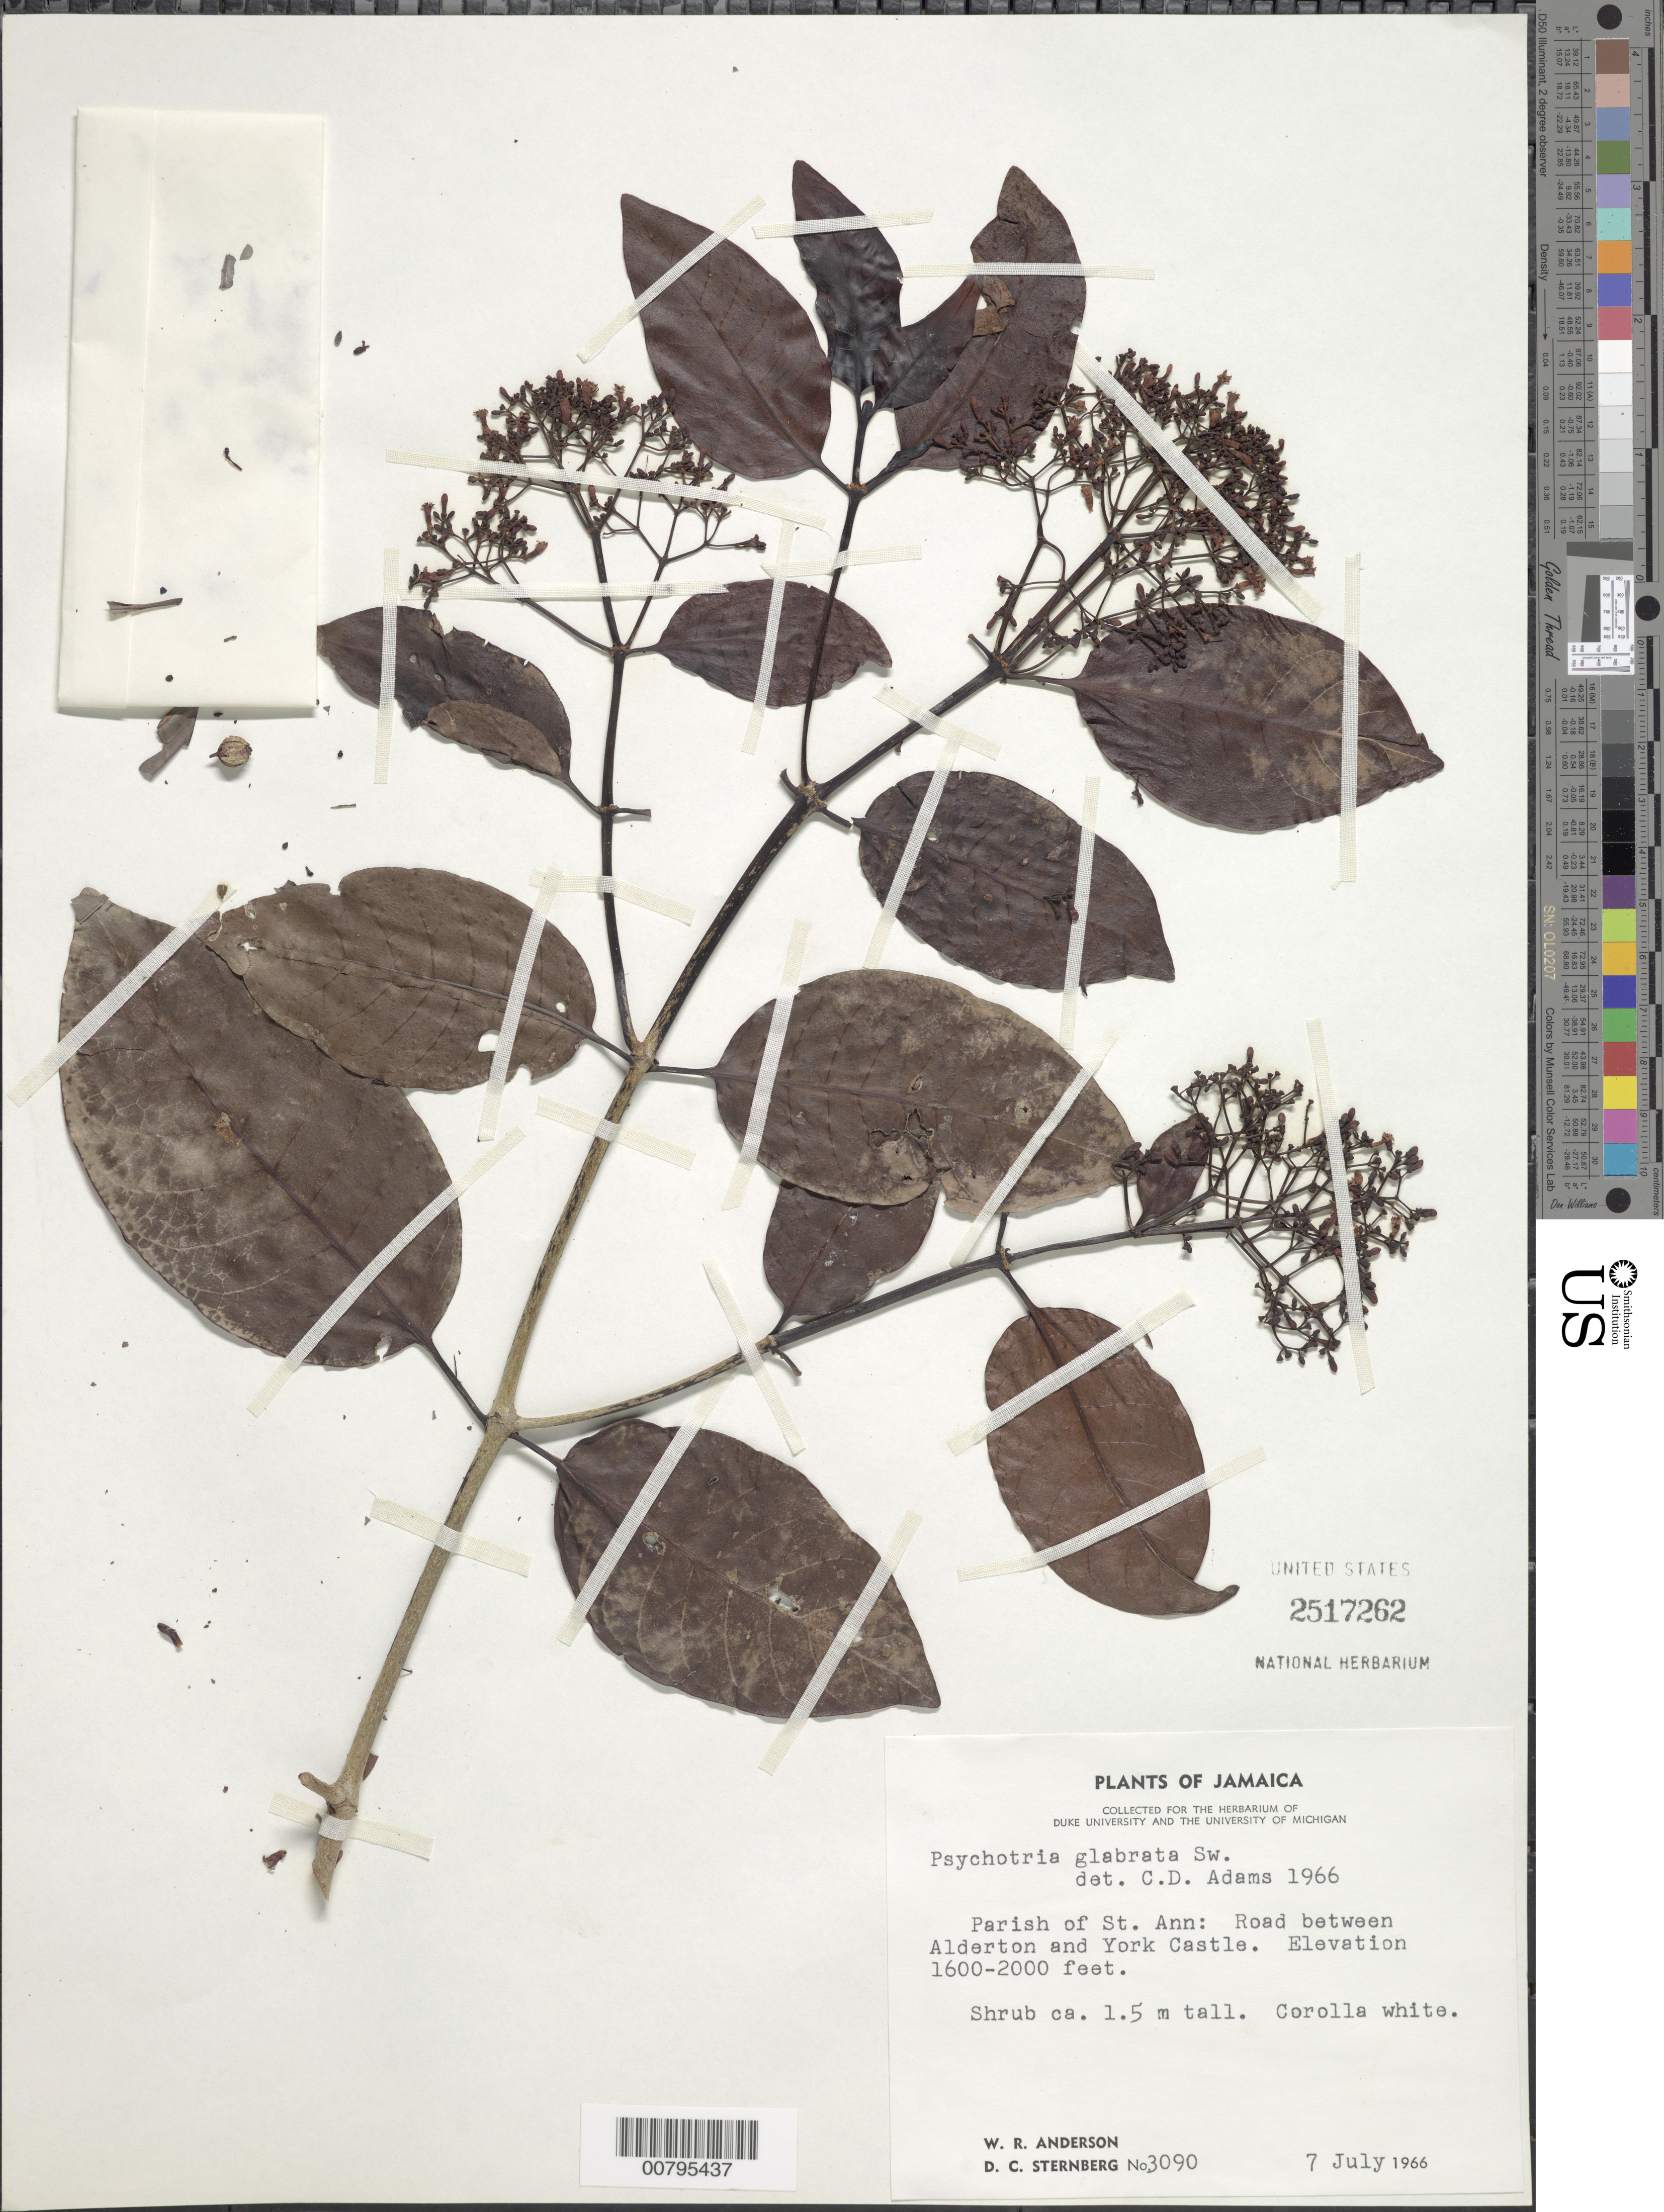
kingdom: Plantae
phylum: Tracheophyta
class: Magnoliopsida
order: Gentianales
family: Rubiaceae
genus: Psychotria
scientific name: Psychotria glabrata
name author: Sw.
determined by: Adams, C. D.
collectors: W. R. Anderson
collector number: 3090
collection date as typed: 07 Jul 1966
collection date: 1966-07-07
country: Jamaica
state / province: Saint Ann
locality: Road between Alderton and York Castle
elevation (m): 488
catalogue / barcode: US 2517262